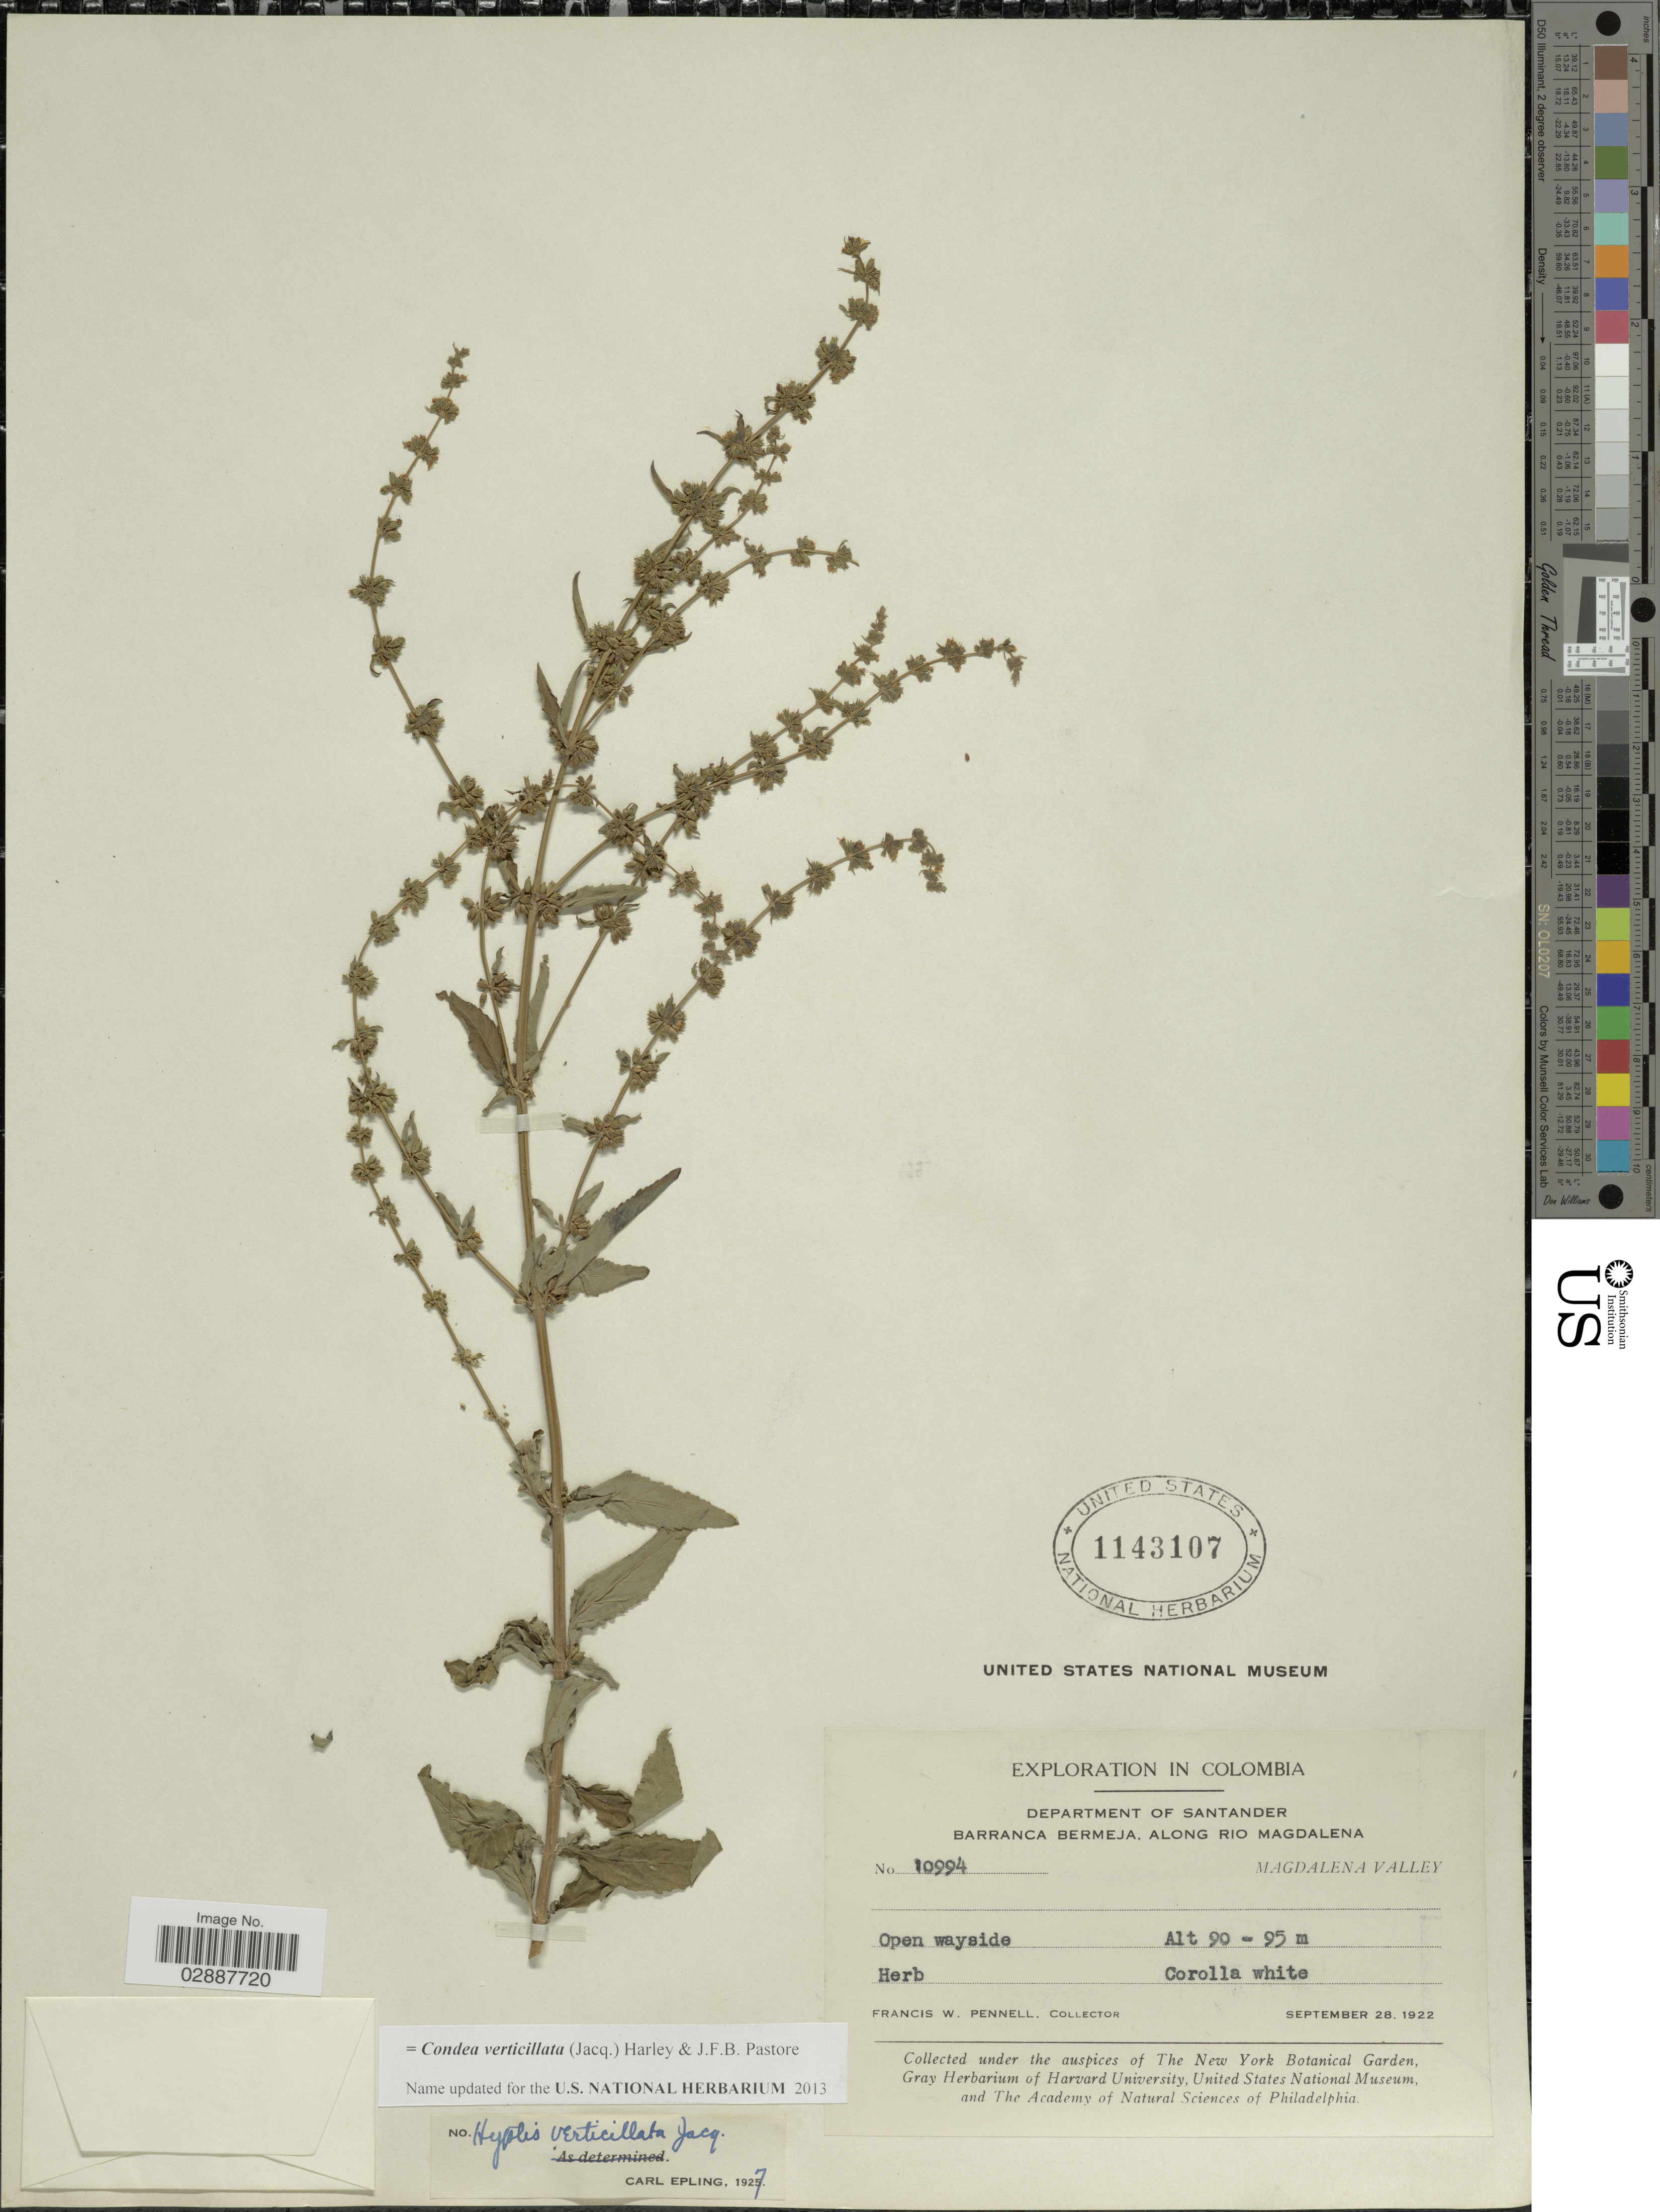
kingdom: Plantae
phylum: Tracheophyta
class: Magnoliopsida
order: Lamiales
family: Lamiaceae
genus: Condea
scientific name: Condea verticillata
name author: (Jacq.) Harley & J.F.B. Pastore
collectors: F. W. Pennell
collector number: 10994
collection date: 1922-09-28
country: Colombia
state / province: Santander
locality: Department of Santander. Barranca Bermeja, along Rio Magdalena. Magdalena Valley.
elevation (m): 90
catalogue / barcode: US 1143107